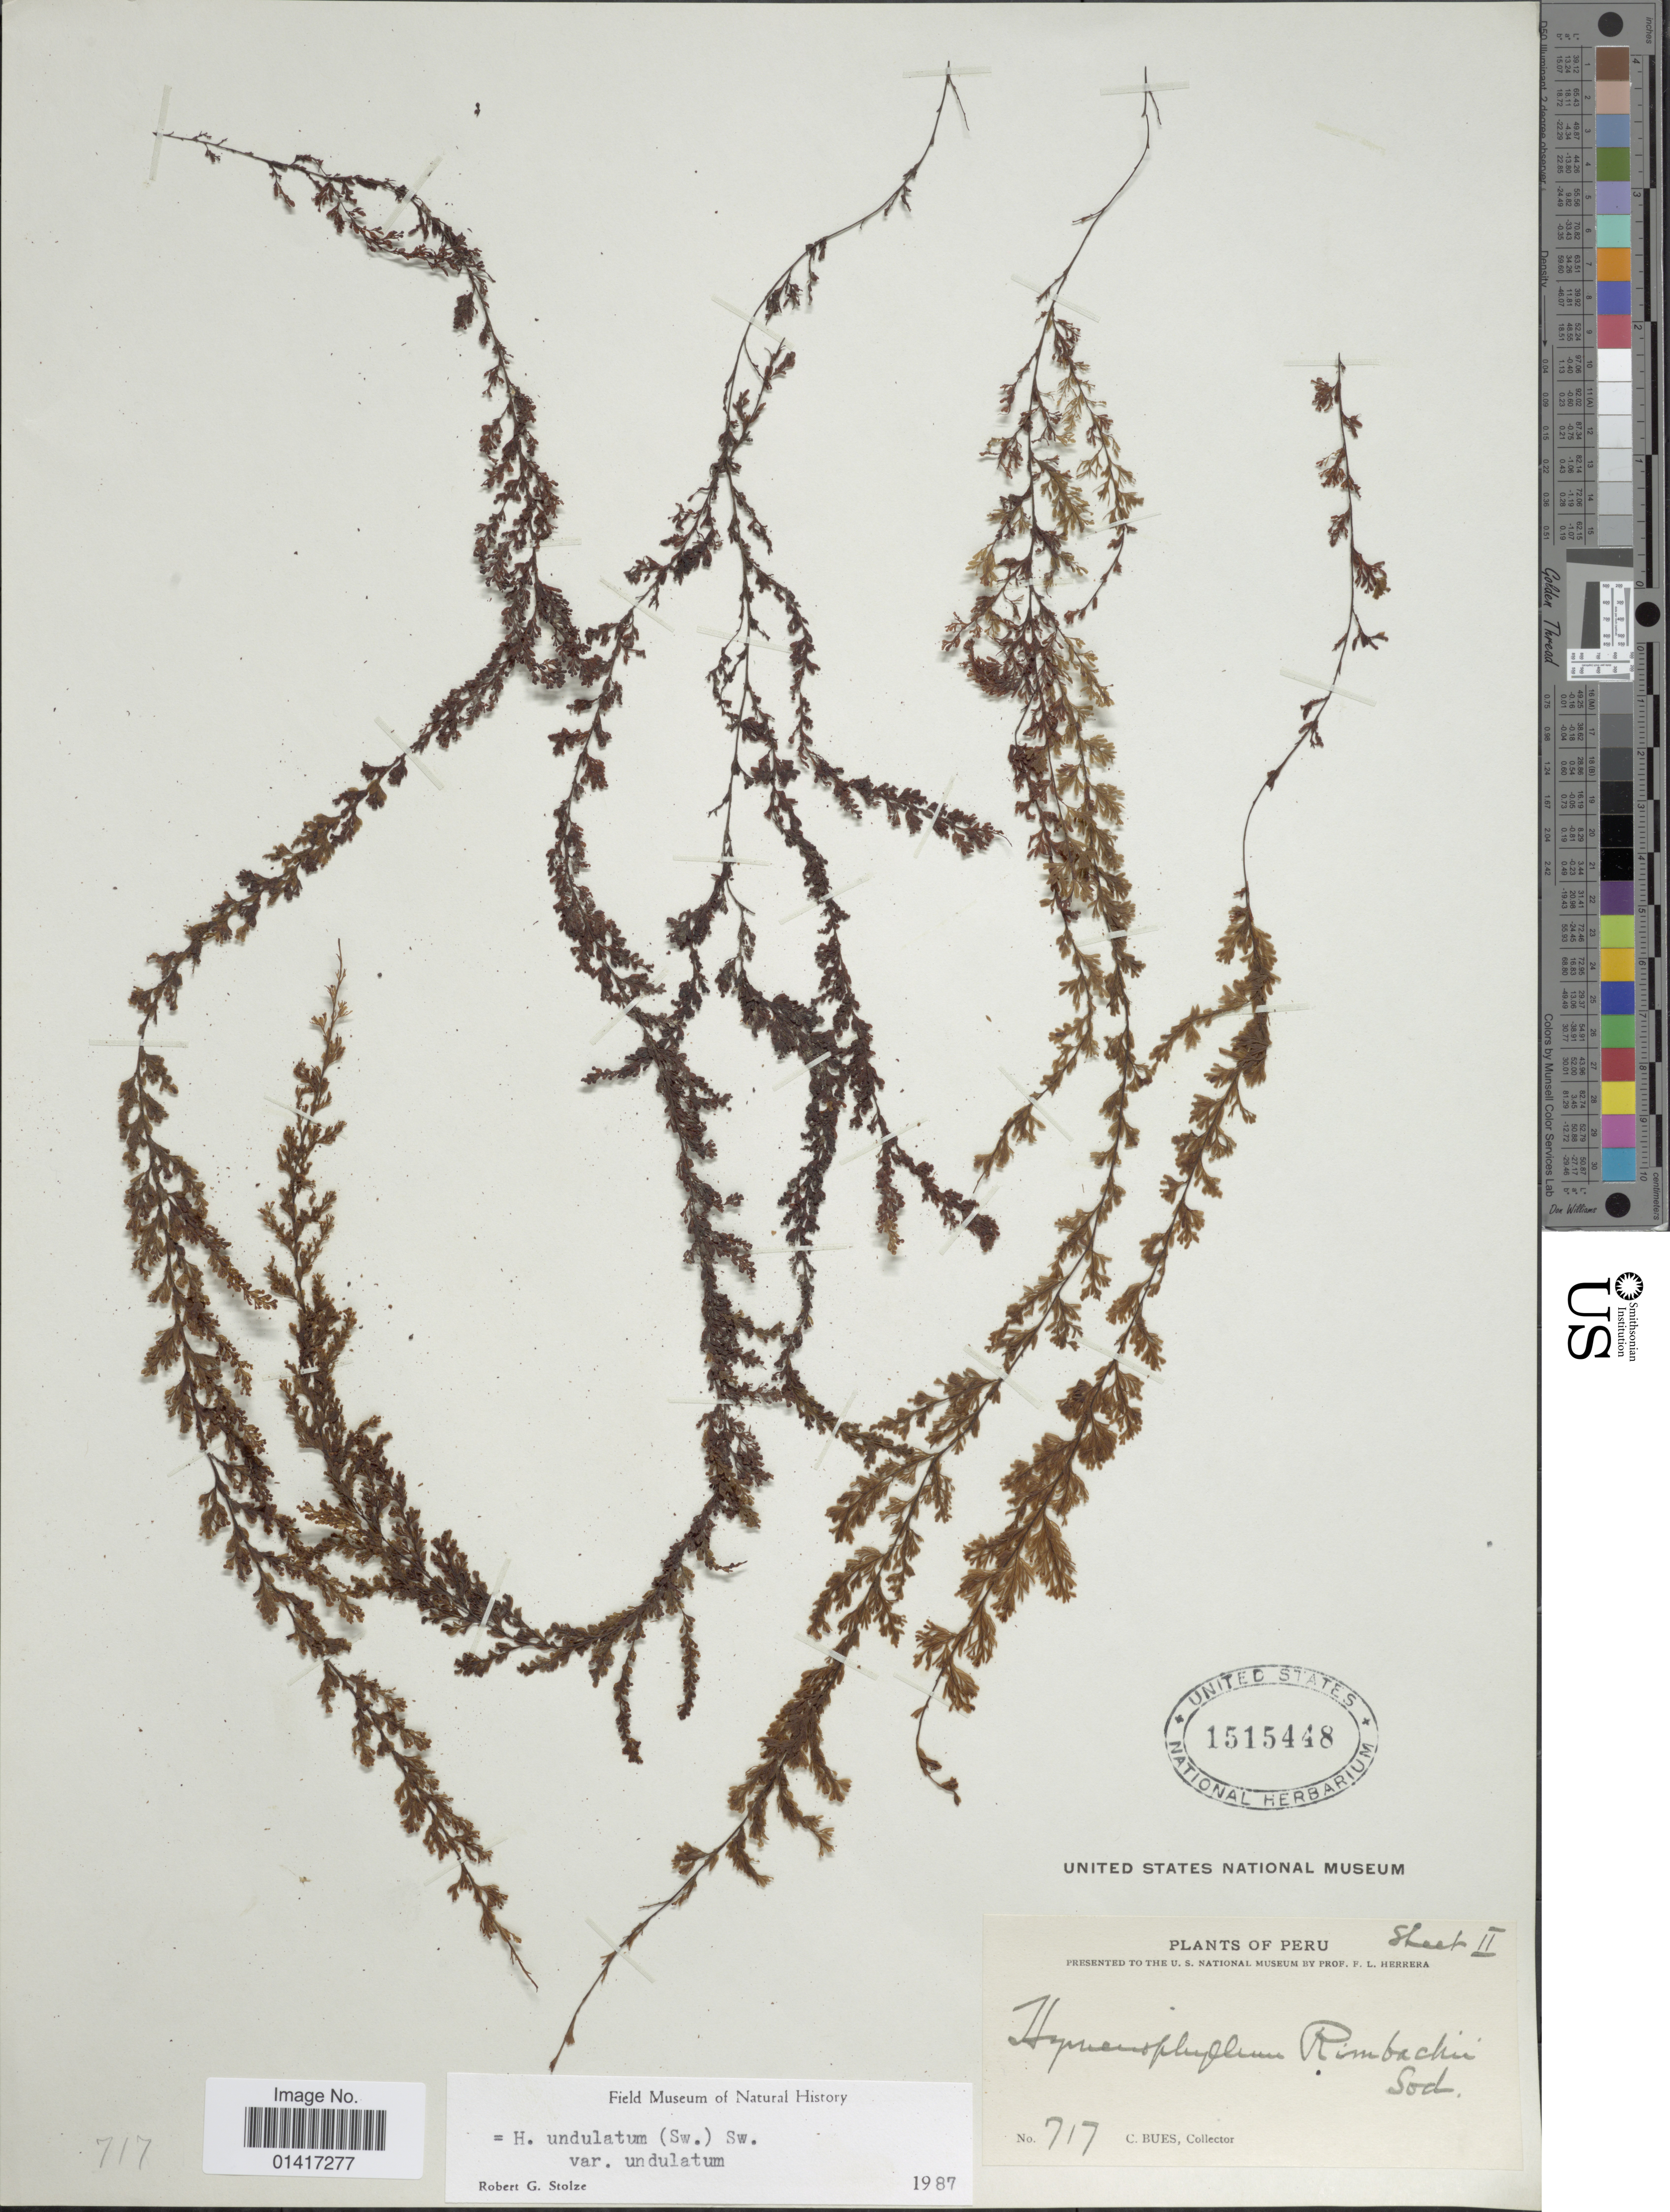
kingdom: Plantae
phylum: Tracheophyta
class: Polypodiopsida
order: Hymenophyllales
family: Hymenophyllaceae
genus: Hymenophyllum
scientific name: Hymenophyllum undulatum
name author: (Sw.) Sw.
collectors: C. Bues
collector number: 717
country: Peru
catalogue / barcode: US 1515448